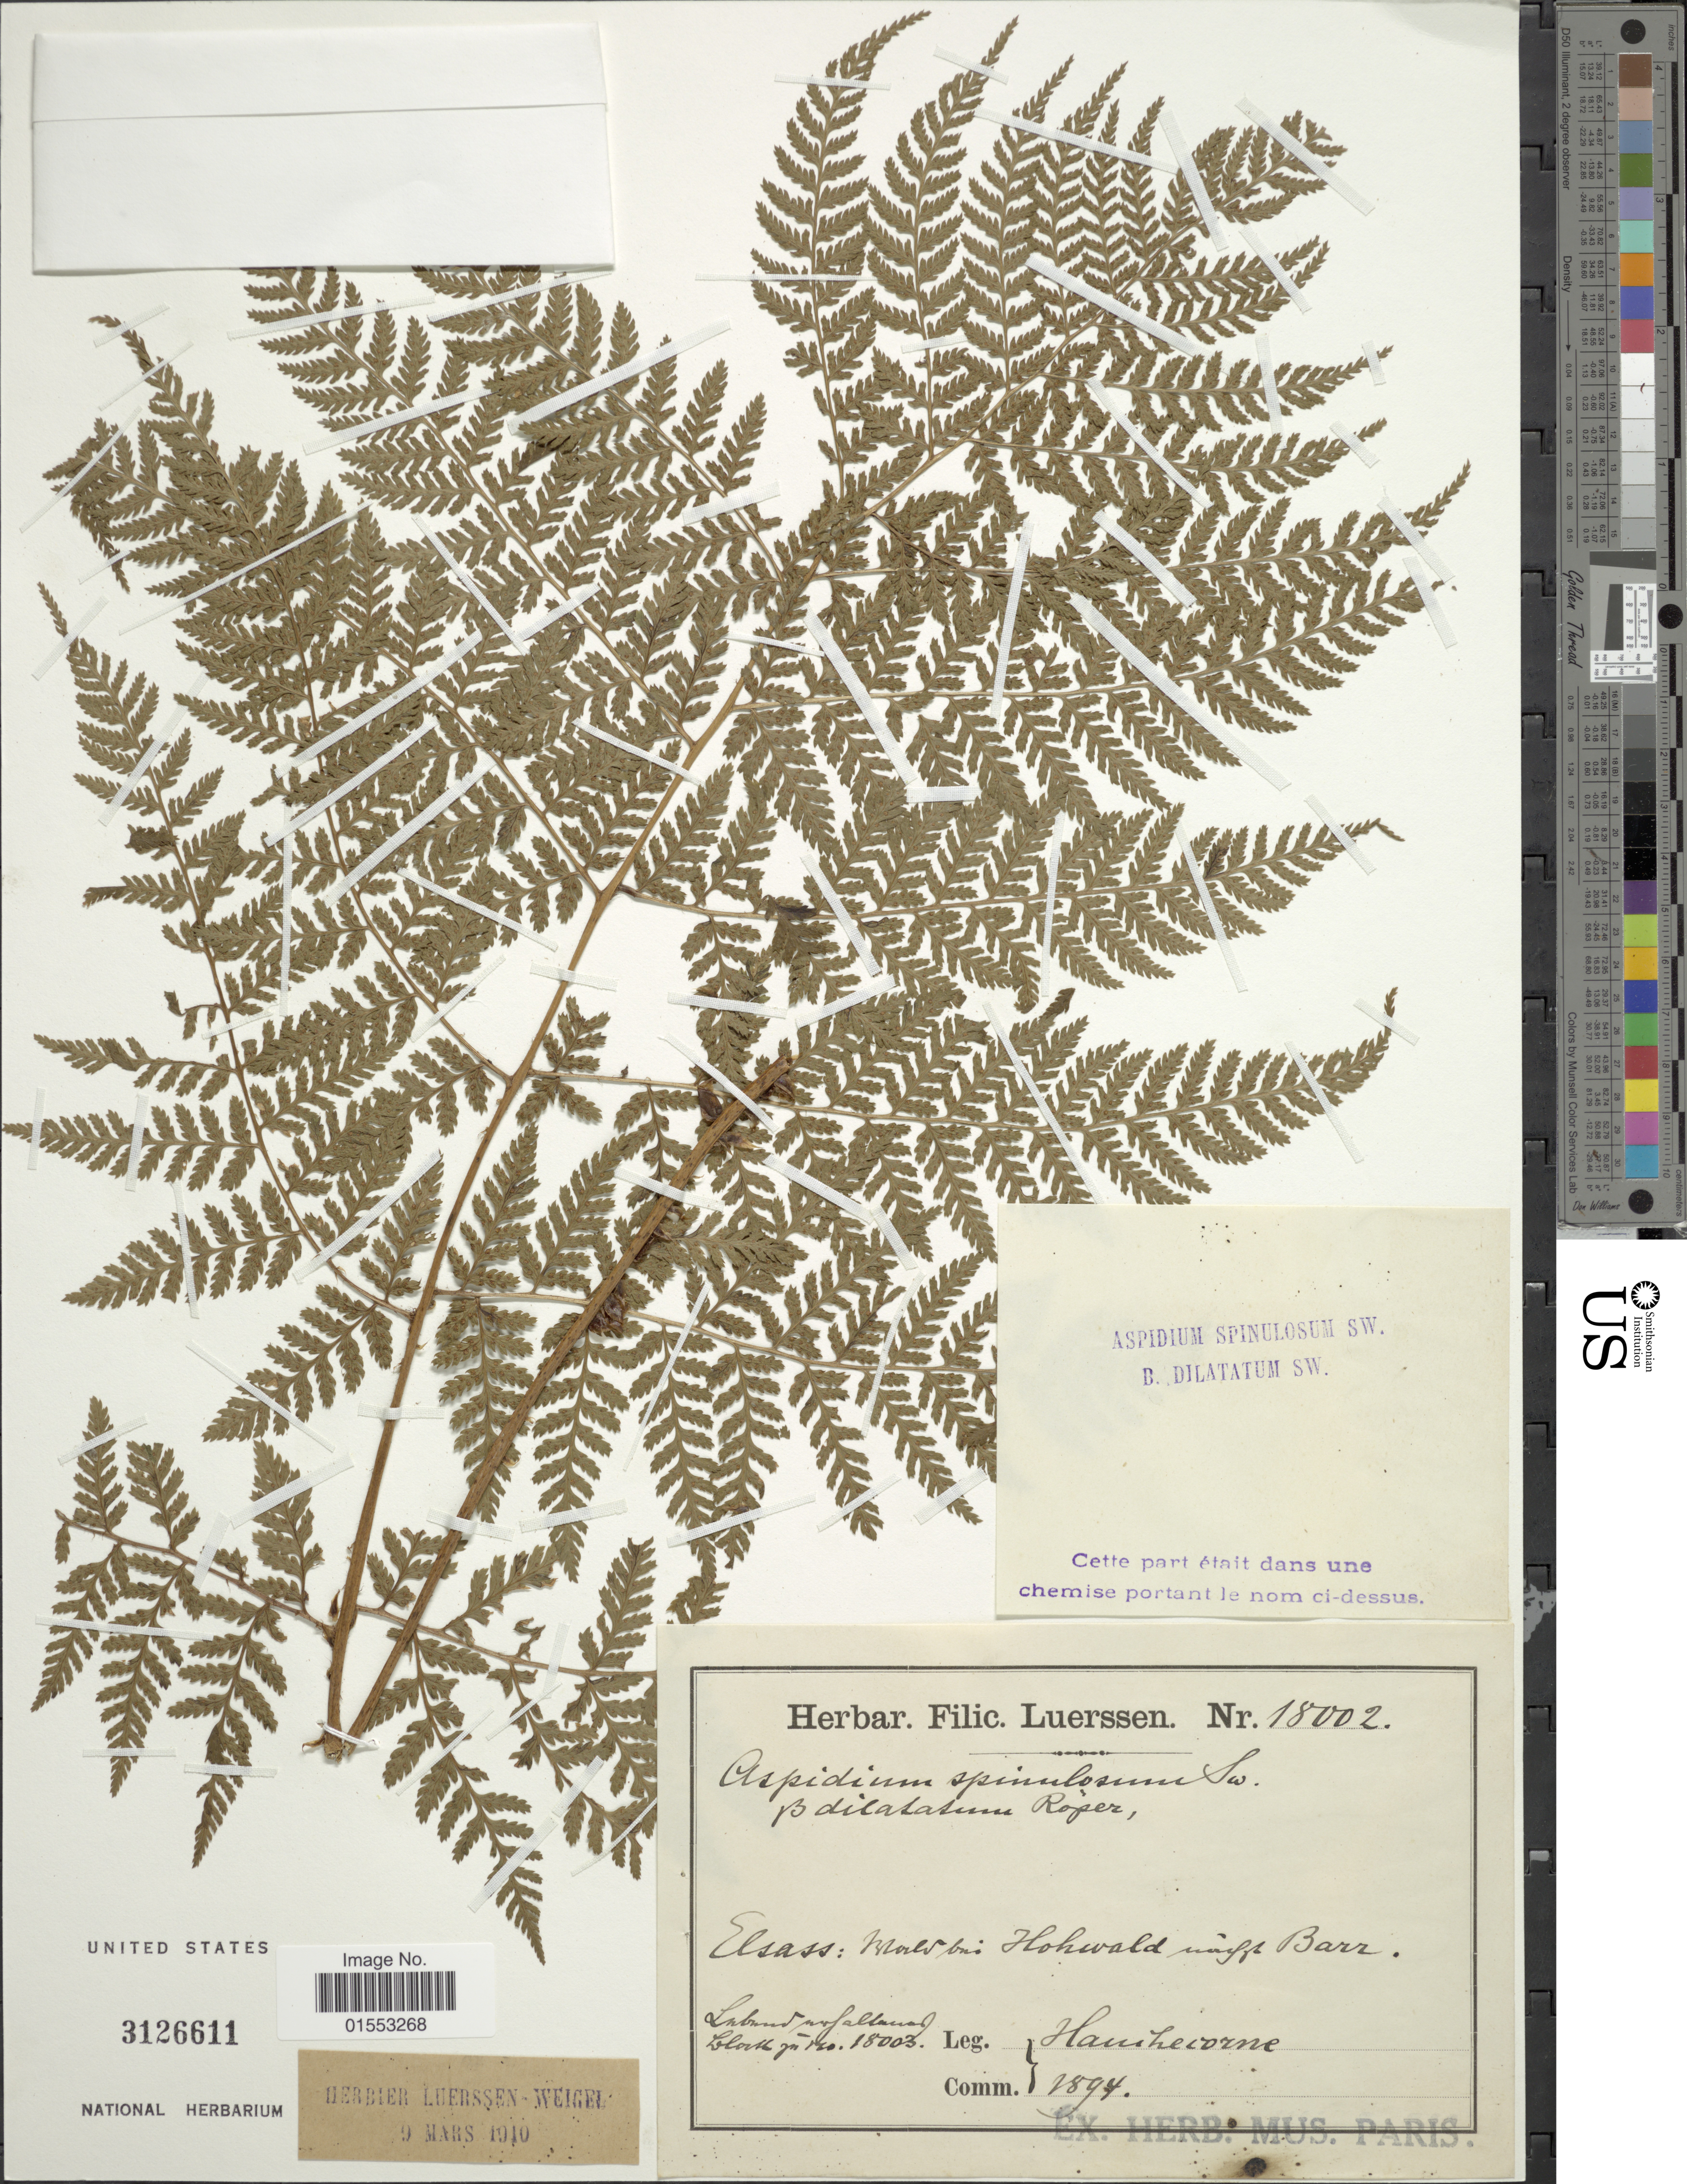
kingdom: Plantae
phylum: Tracheophyta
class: Polypodiopsida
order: Polypodiales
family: Dryopteridaceae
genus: Dryopteris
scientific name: Dryopteris dilatata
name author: (Hoffm.) A. Gray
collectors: Hawthorne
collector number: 18002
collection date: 1894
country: France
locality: Elsass: Malvbn: Hohwald wigt Barr. [interpreted]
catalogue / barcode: US 3126611